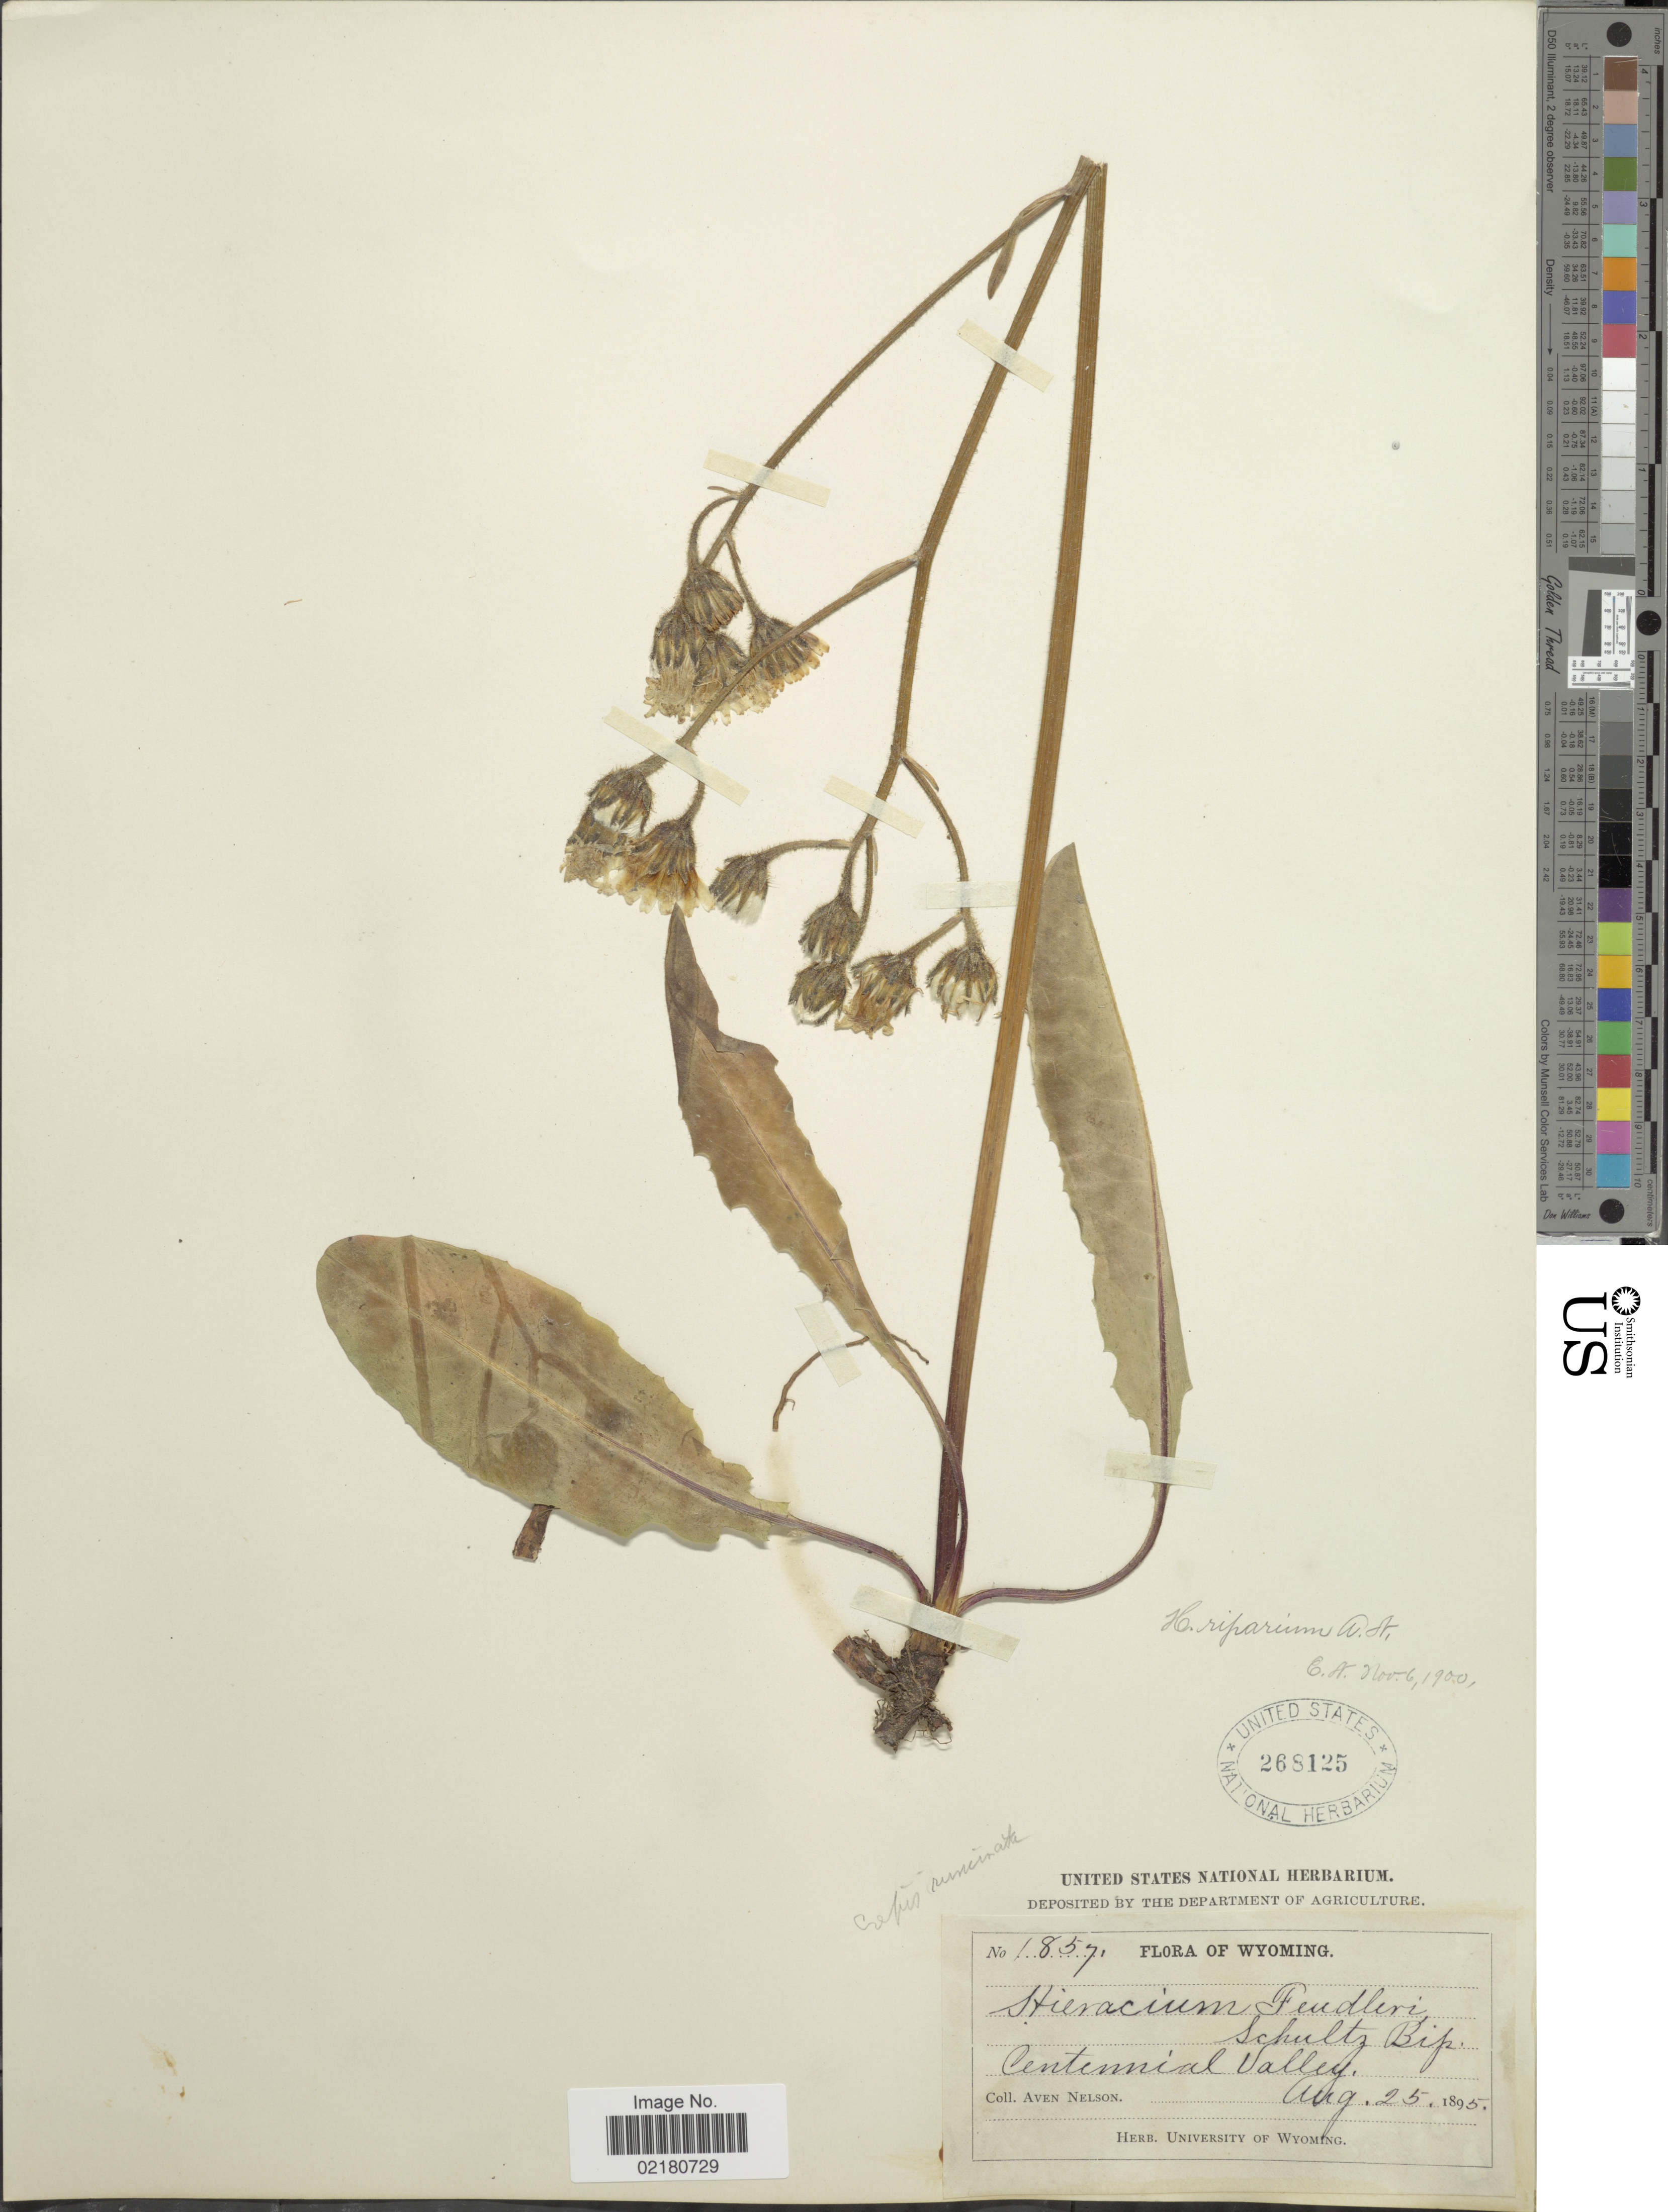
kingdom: Plantae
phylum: Tracheophyta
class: Magnoliopsida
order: Asterales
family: Asteraceae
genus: Hieracium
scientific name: Hieracium riparium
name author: Üksip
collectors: A. Nelson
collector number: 1857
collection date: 1895-08-25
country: United States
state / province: Wyoming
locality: Centennial Valley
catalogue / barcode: US 268125